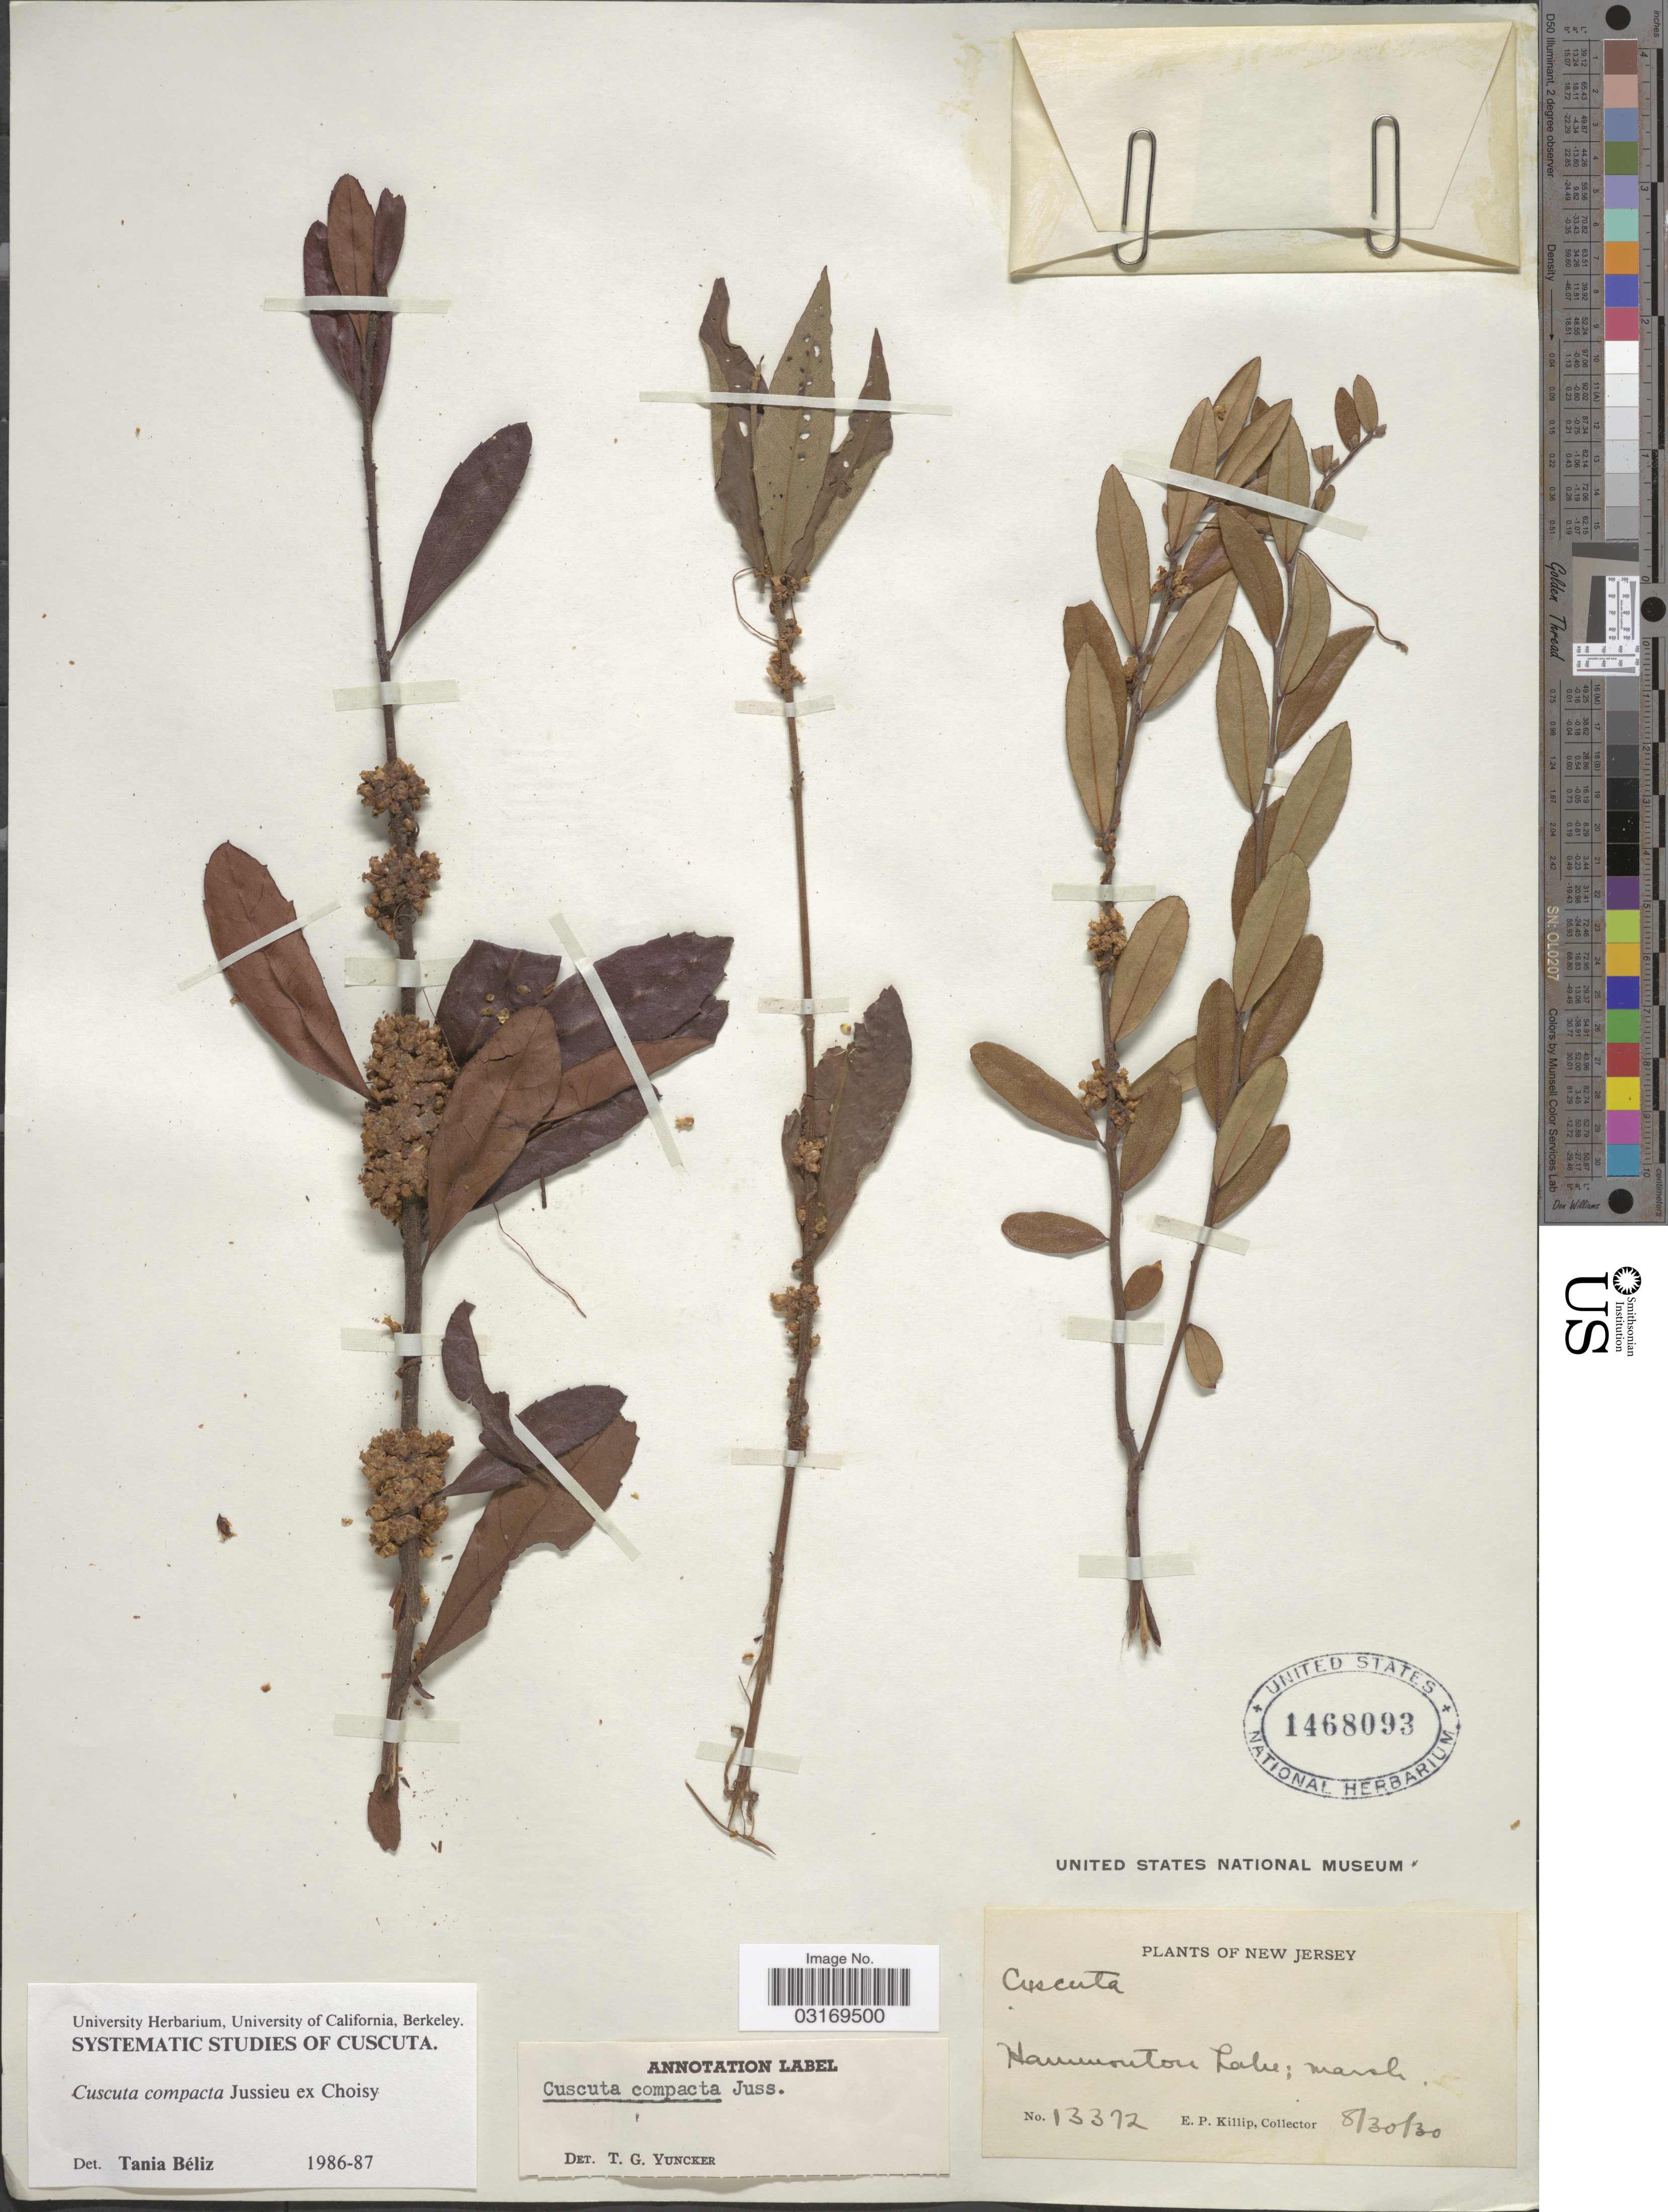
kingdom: Plantae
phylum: Tracheophyta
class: Magnoliopsida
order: Solanales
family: Convolvulaceae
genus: Cuscuta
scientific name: Cuscuta compacta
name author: Juss. ex Choisy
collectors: E. P. Killip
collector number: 13372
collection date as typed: Transcribed d/m/y: 30/8/30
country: United States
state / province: New Jersey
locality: Hammonton Lake; marsh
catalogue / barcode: US 1468093